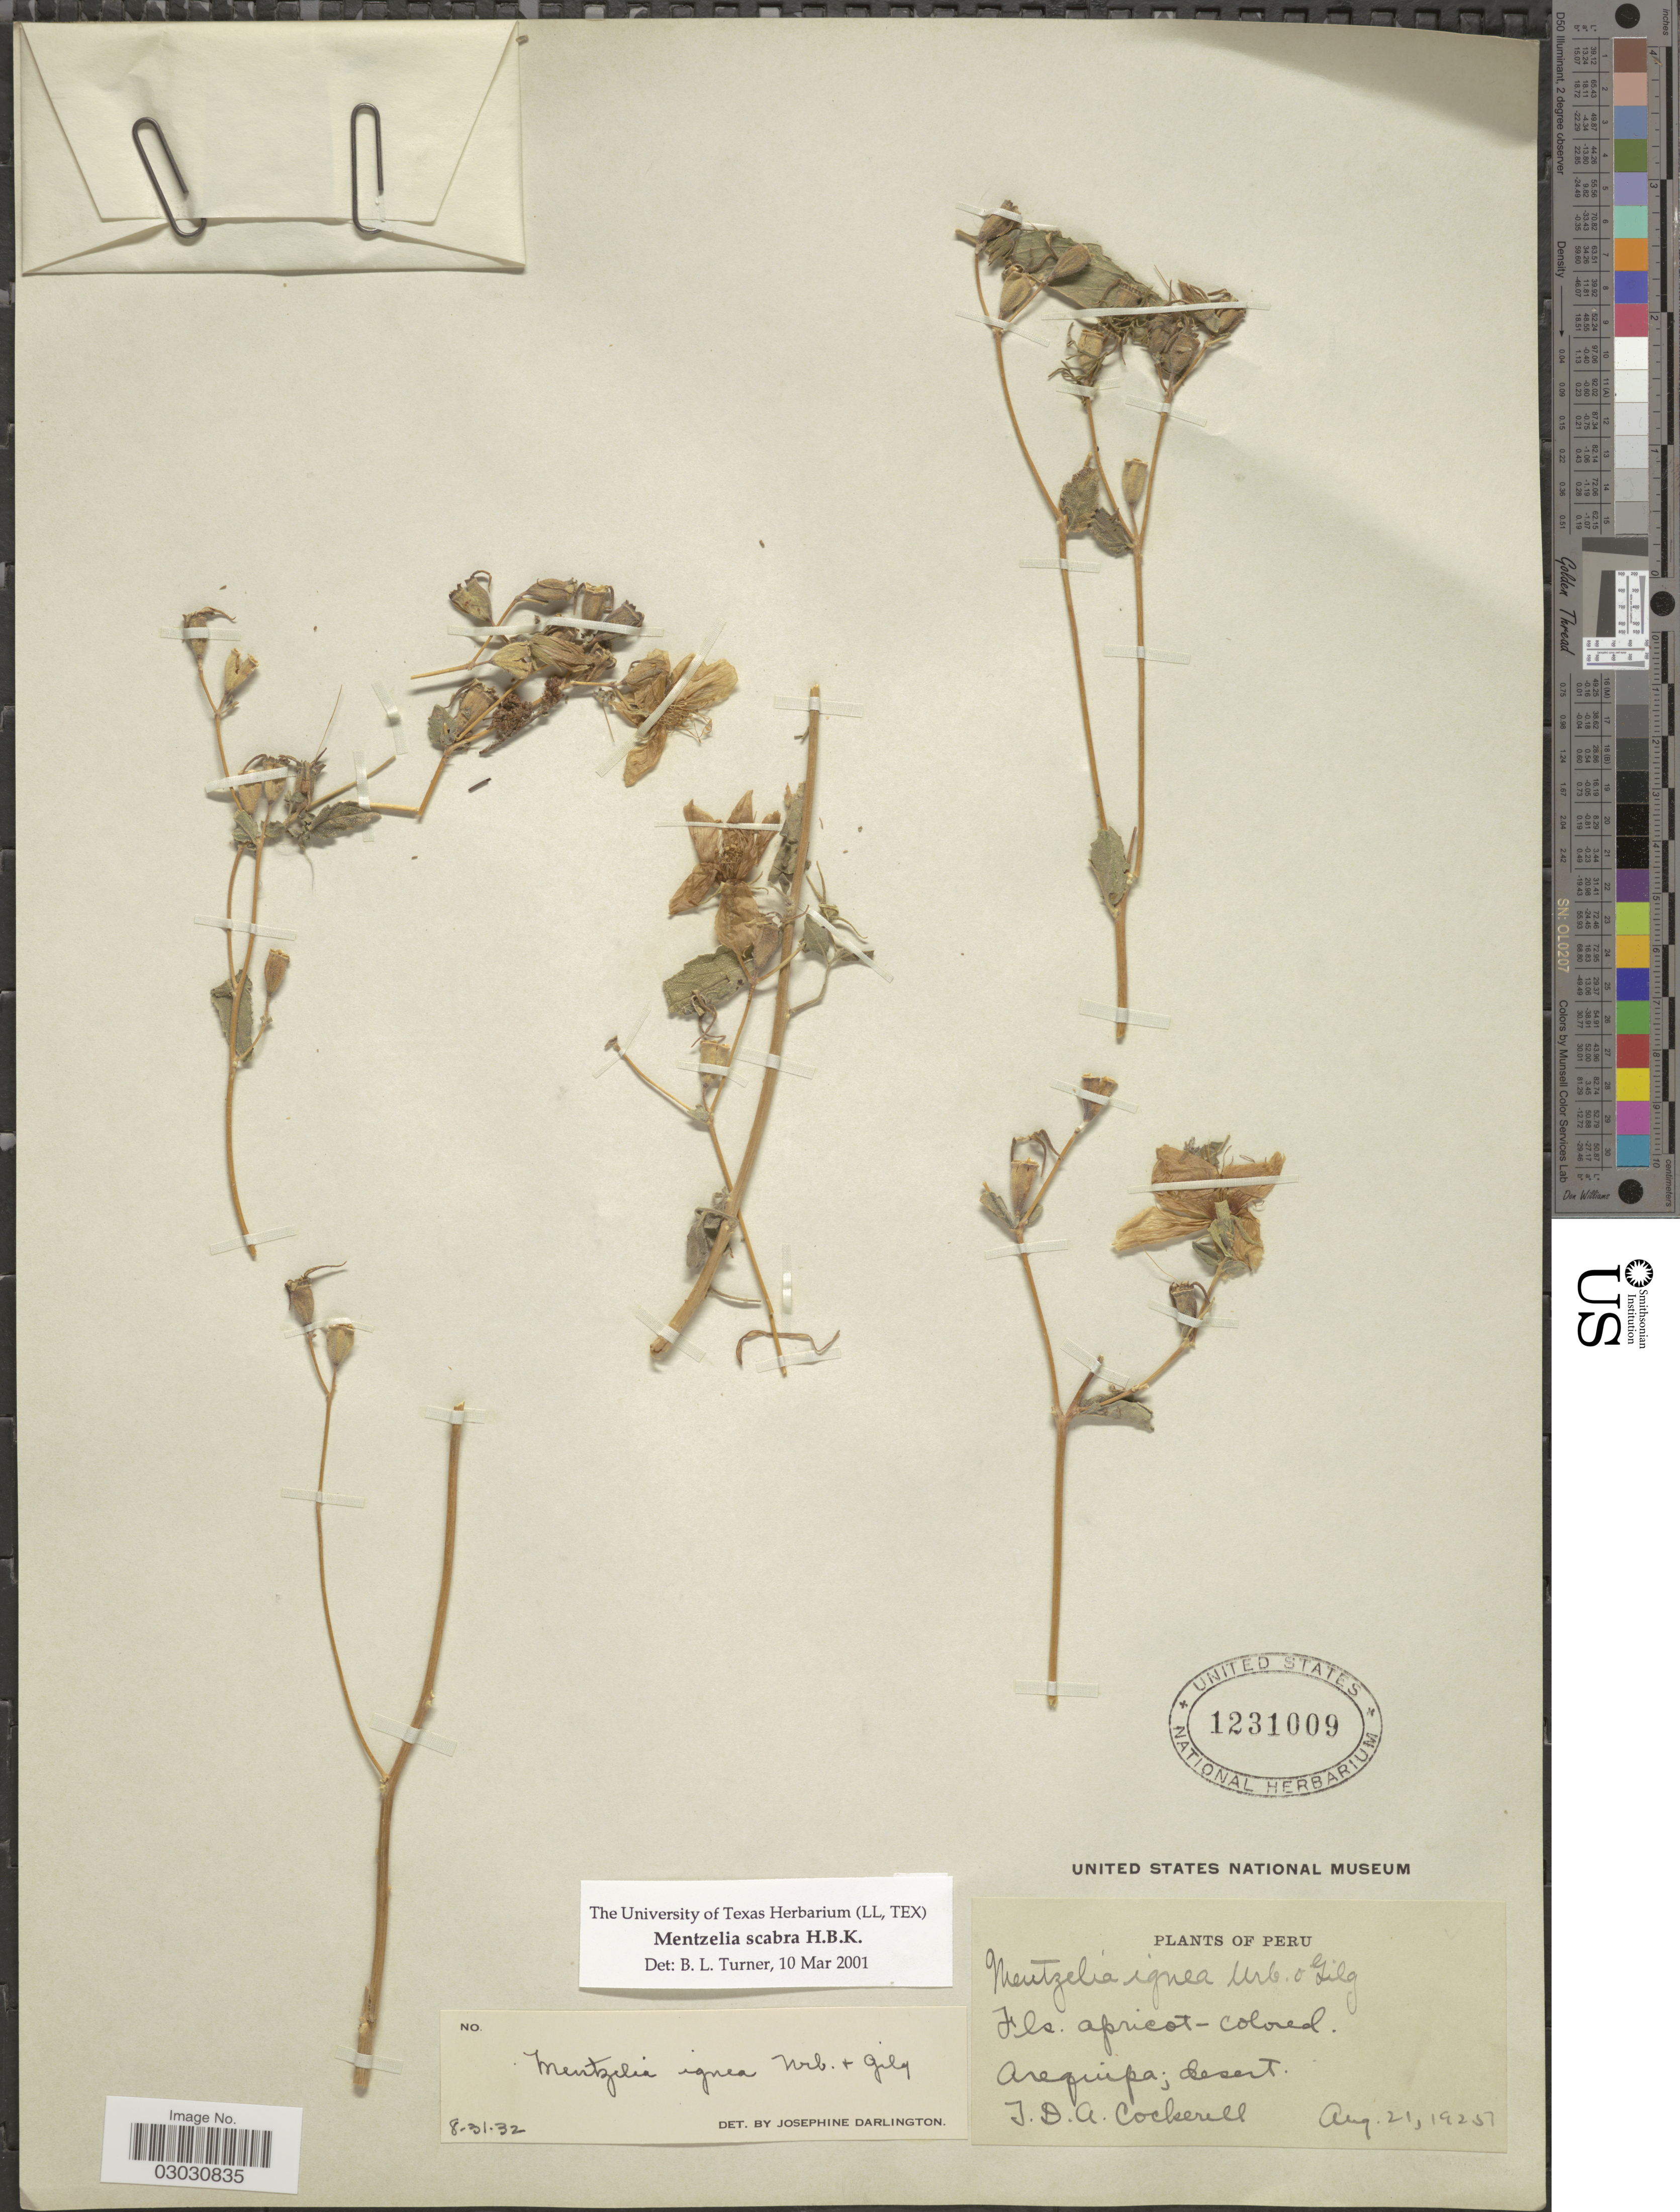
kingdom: Plantae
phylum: Tracheophyta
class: Magnoliopsida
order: Cornales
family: Loasaceae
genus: Mentzelia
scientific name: Mentzelia scabra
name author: Kunth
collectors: T. Cockerell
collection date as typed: Aug. 21, 19251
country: Peru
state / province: Arequipa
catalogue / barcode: US 1231009